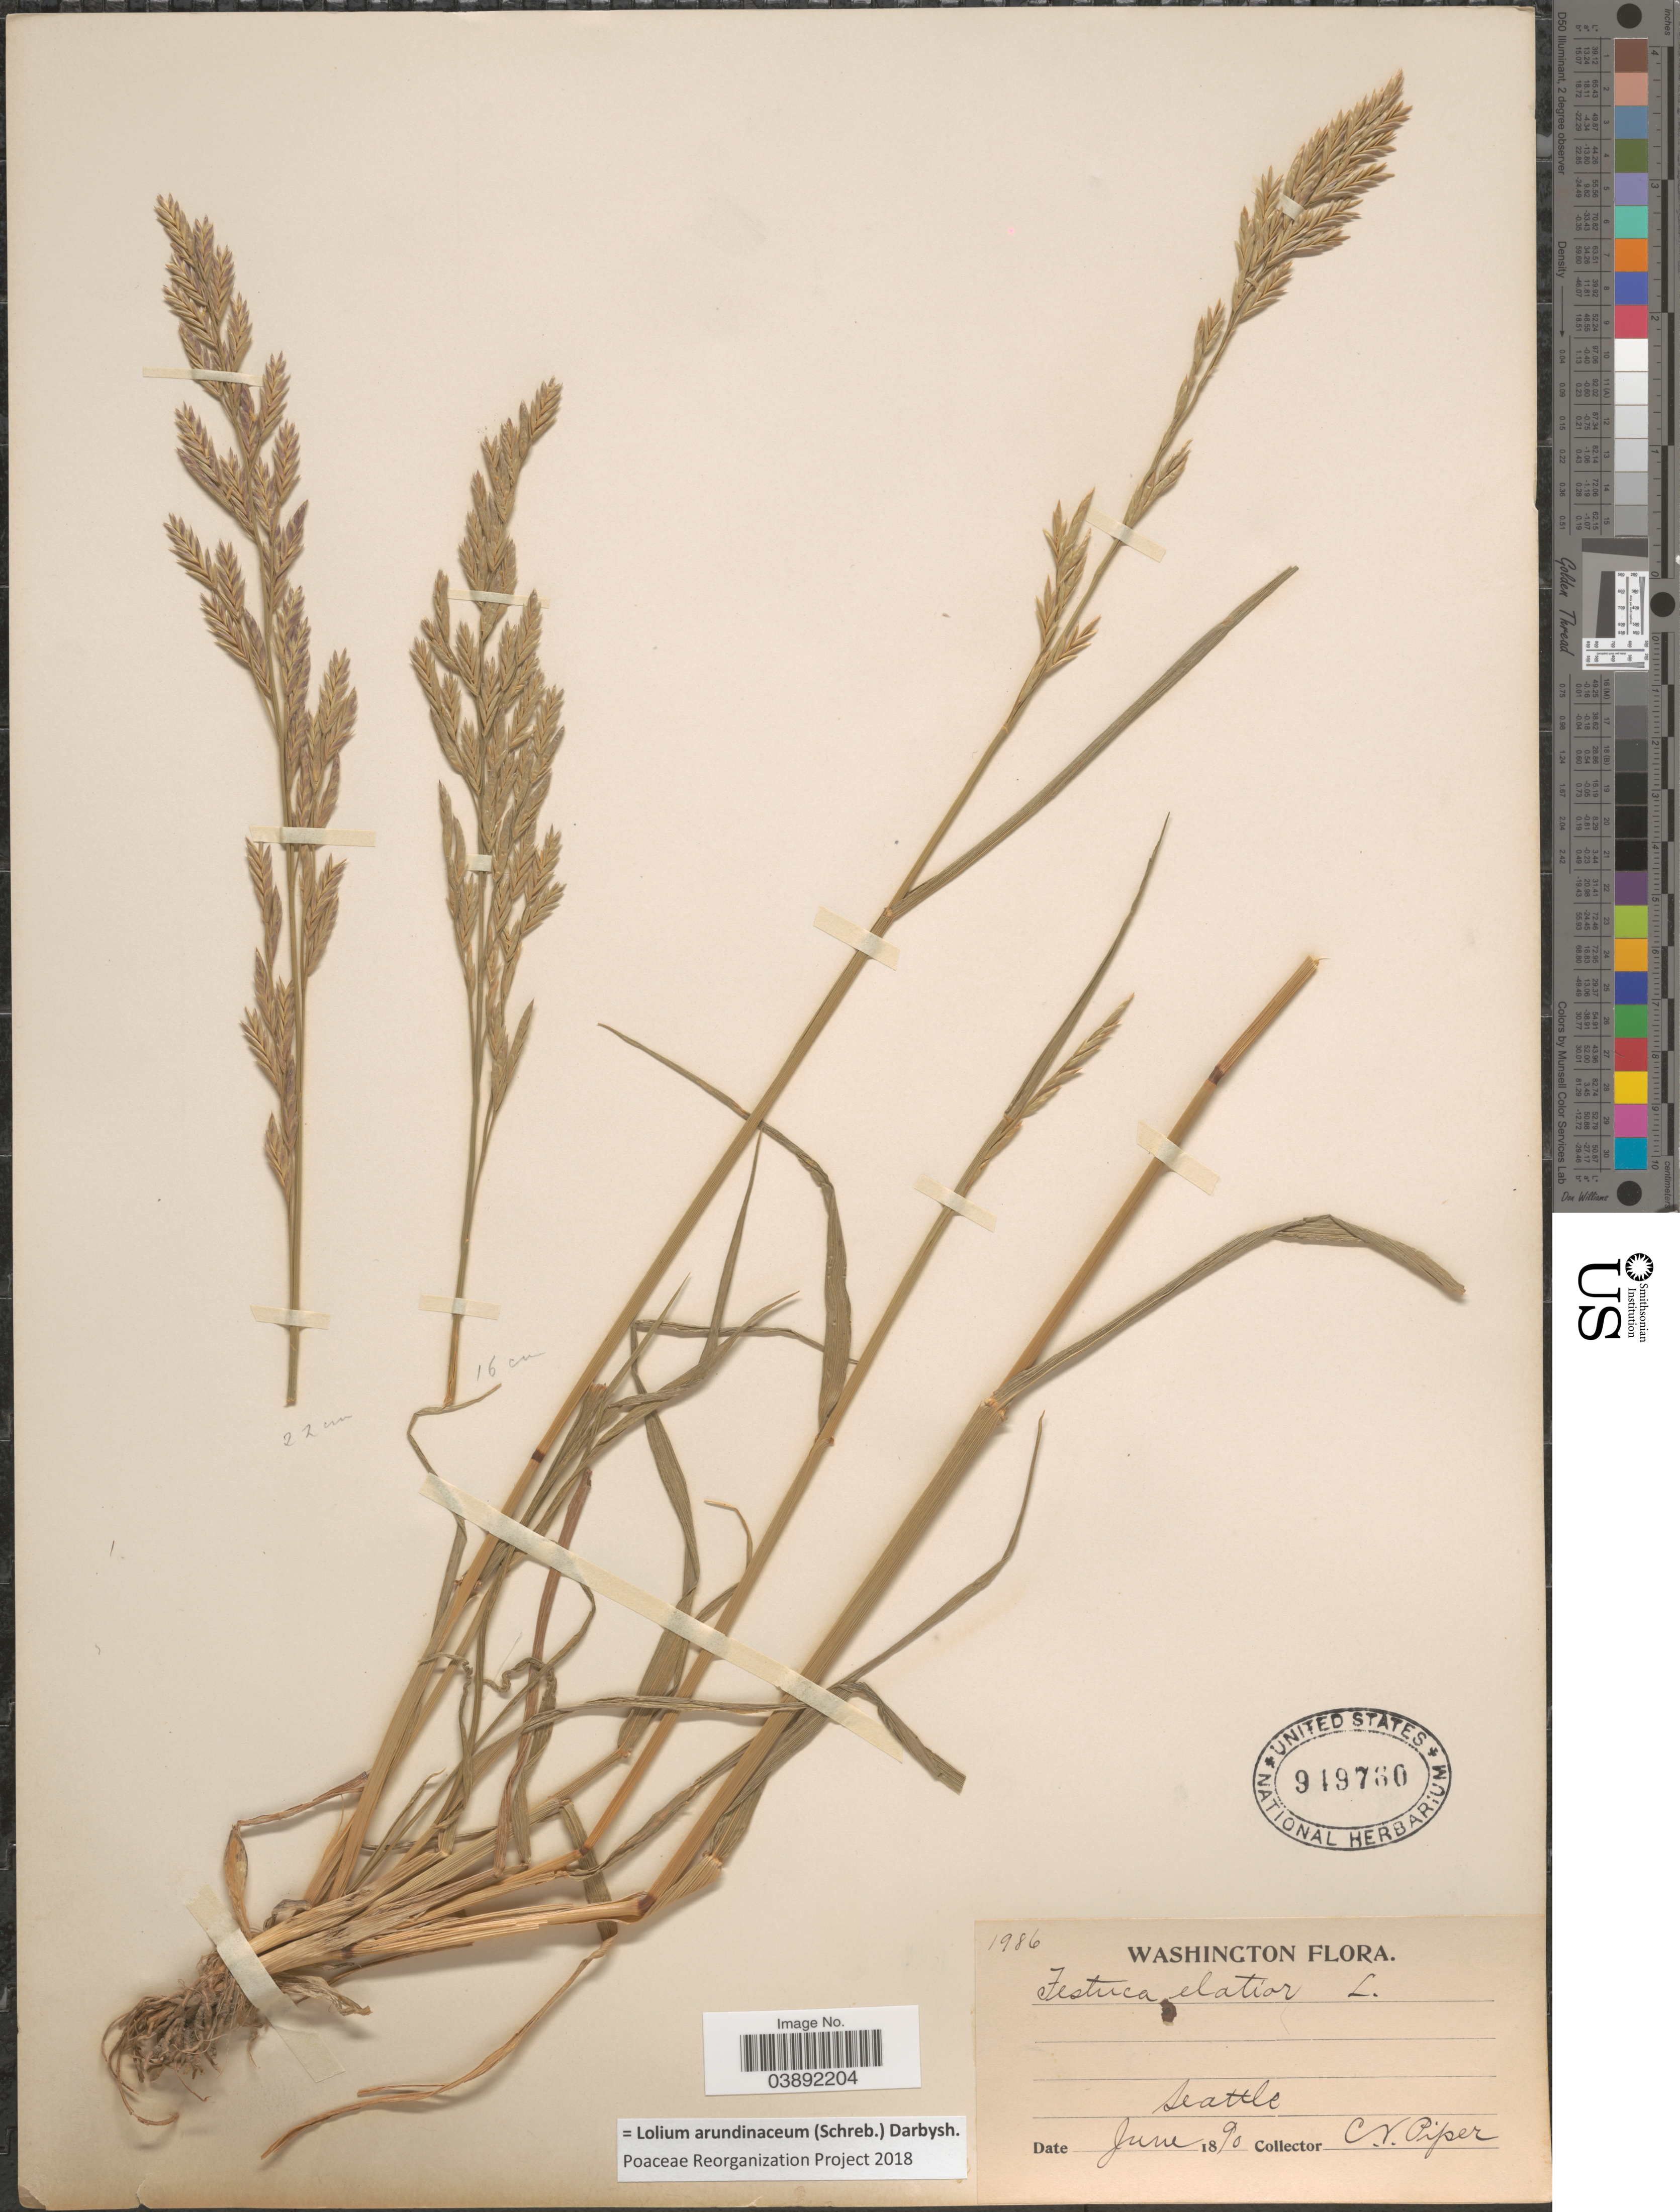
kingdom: Plantae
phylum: Tracheophyta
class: Liliopsida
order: Poales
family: Poaceae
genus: Lolium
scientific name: Lolium arundinaceum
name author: (Schreb.) Darbysh.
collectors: C. V. Piper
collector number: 1986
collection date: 1890-06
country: United States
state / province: Washington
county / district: King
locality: Seattle.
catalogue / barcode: US 949760